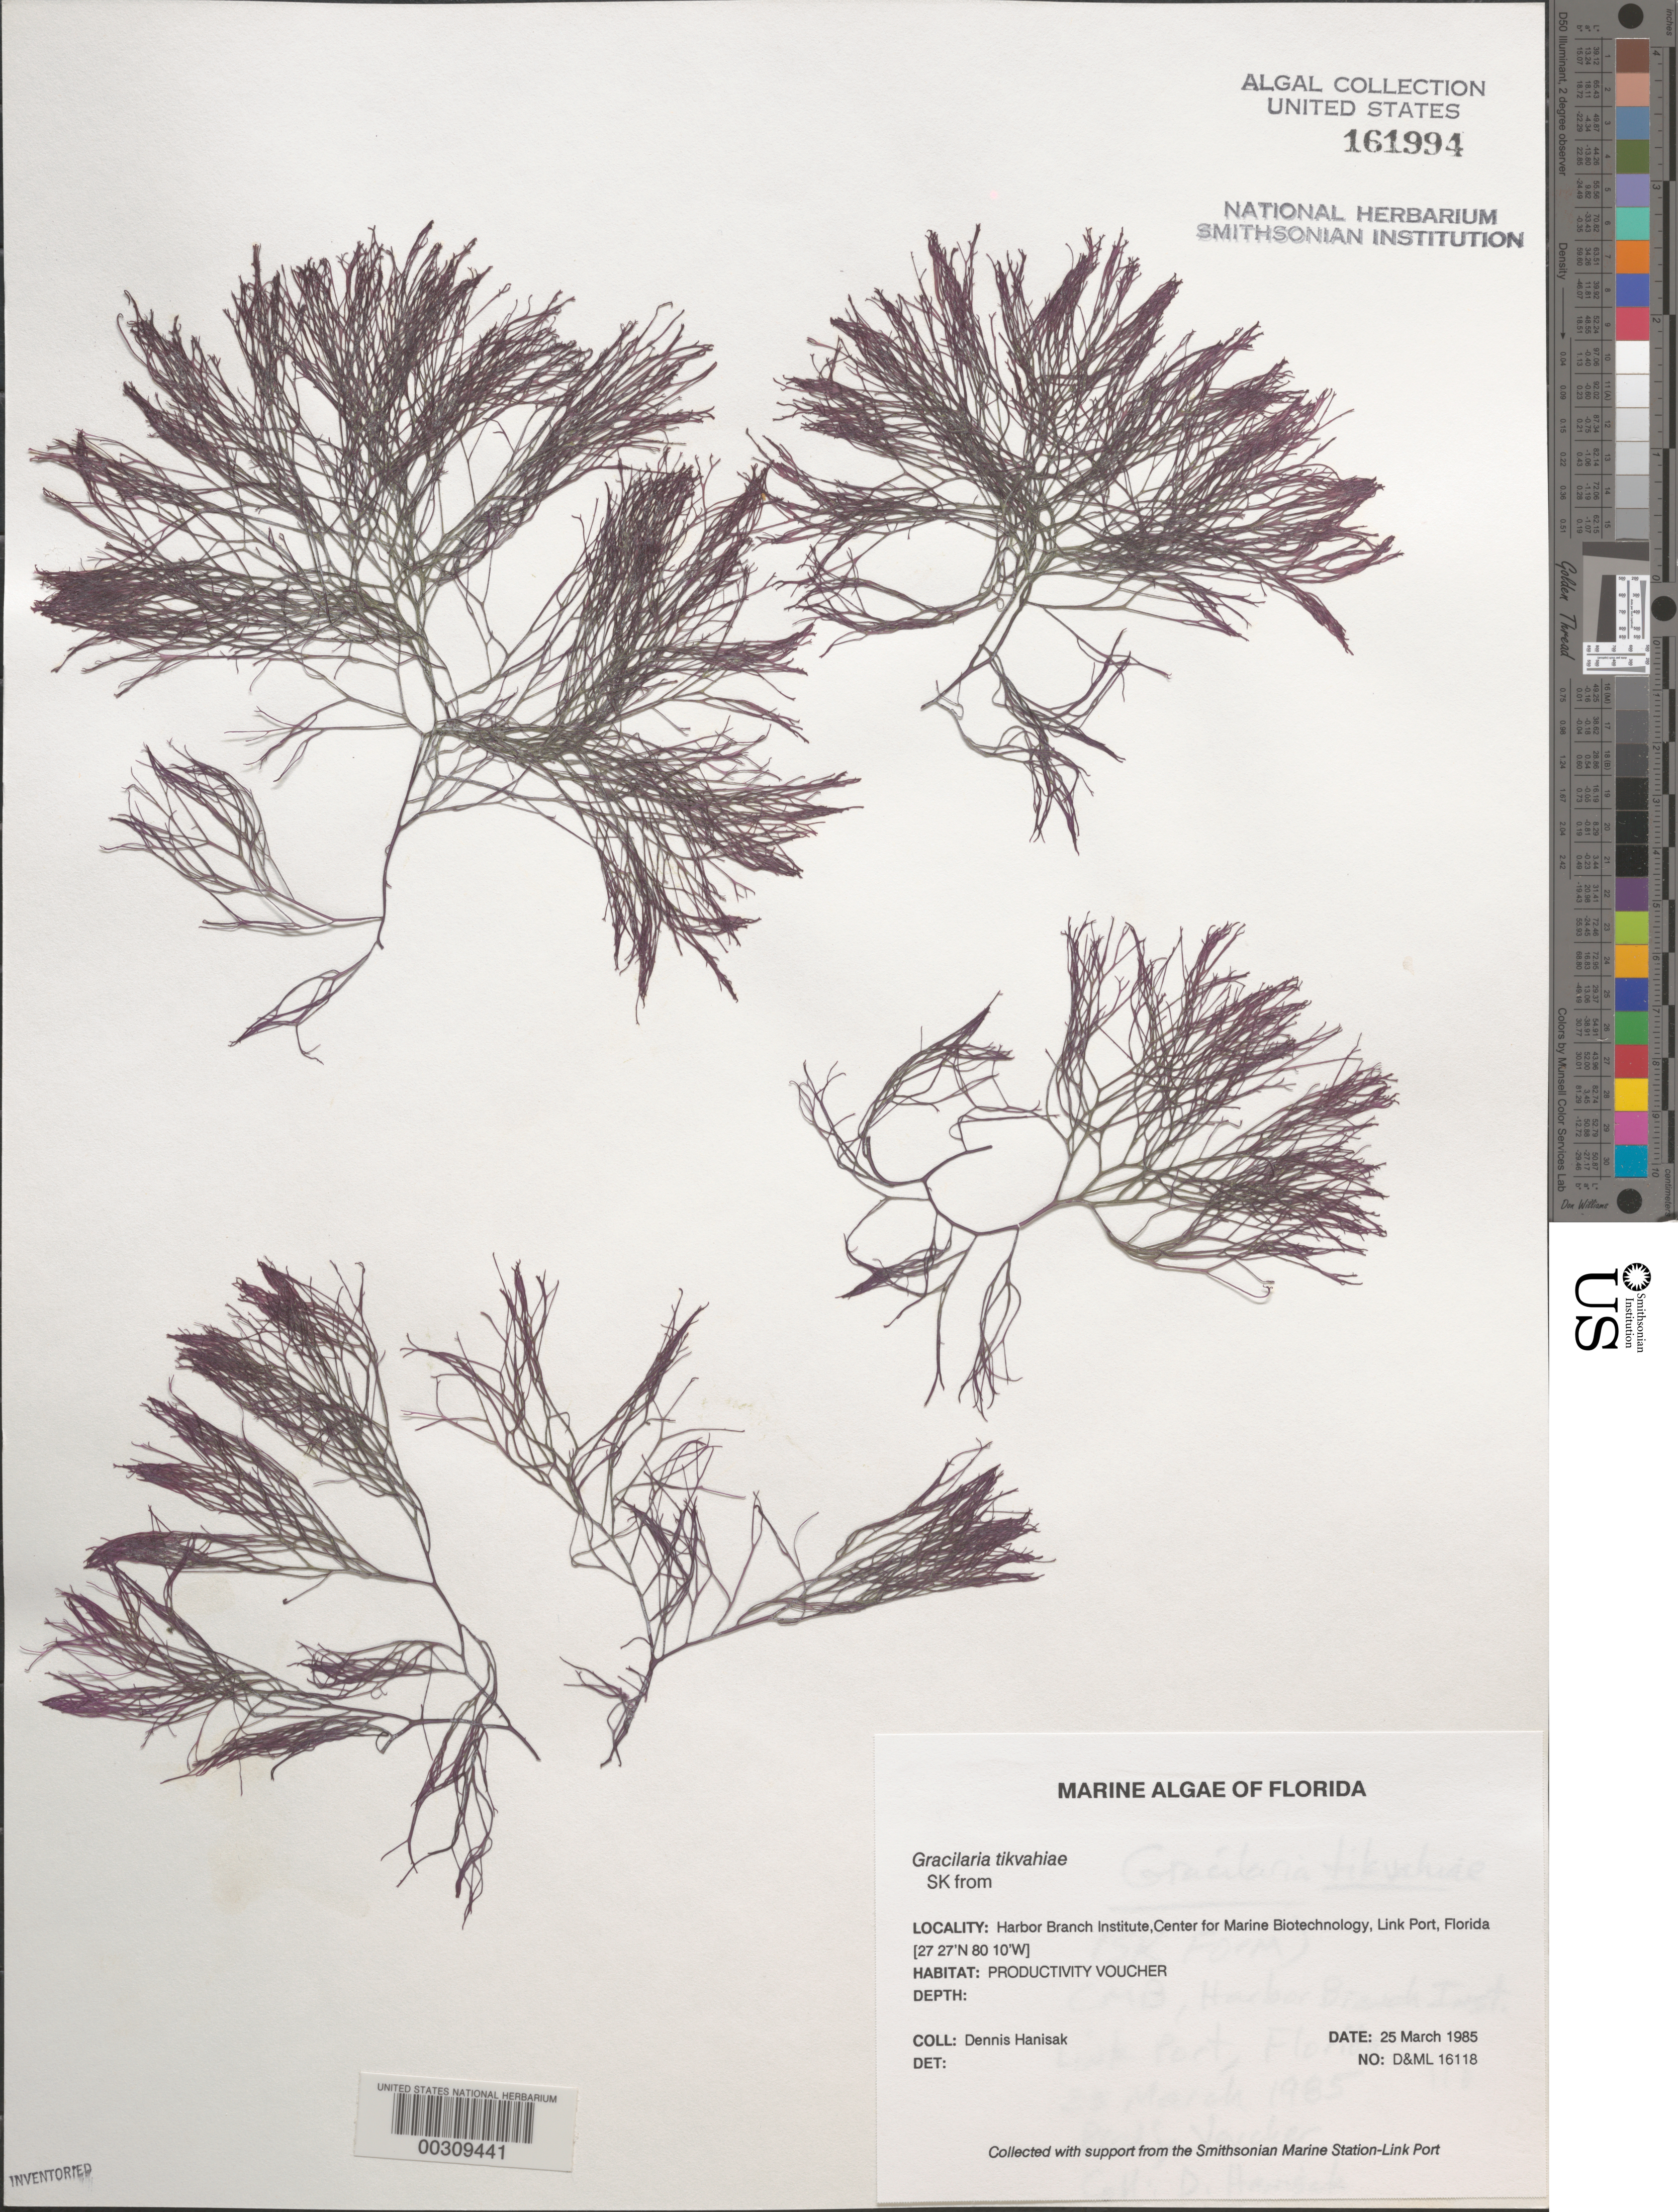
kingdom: Plantae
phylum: Rhodophyta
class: Florideophyceae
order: Gracilariales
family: Gracilariaceae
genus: Gracilaria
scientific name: Gracilaria tikvahiae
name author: McLachlan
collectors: M. Hanisak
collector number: D&ML 16118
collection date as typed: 25 Mar 1985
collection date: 1985-03-25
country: United States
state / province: Florida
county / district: Saint Lucie County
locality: Harbor Branch Oceanographic Institutue, Center for Marine Biotechnology, Link Port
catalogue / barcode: US 161994